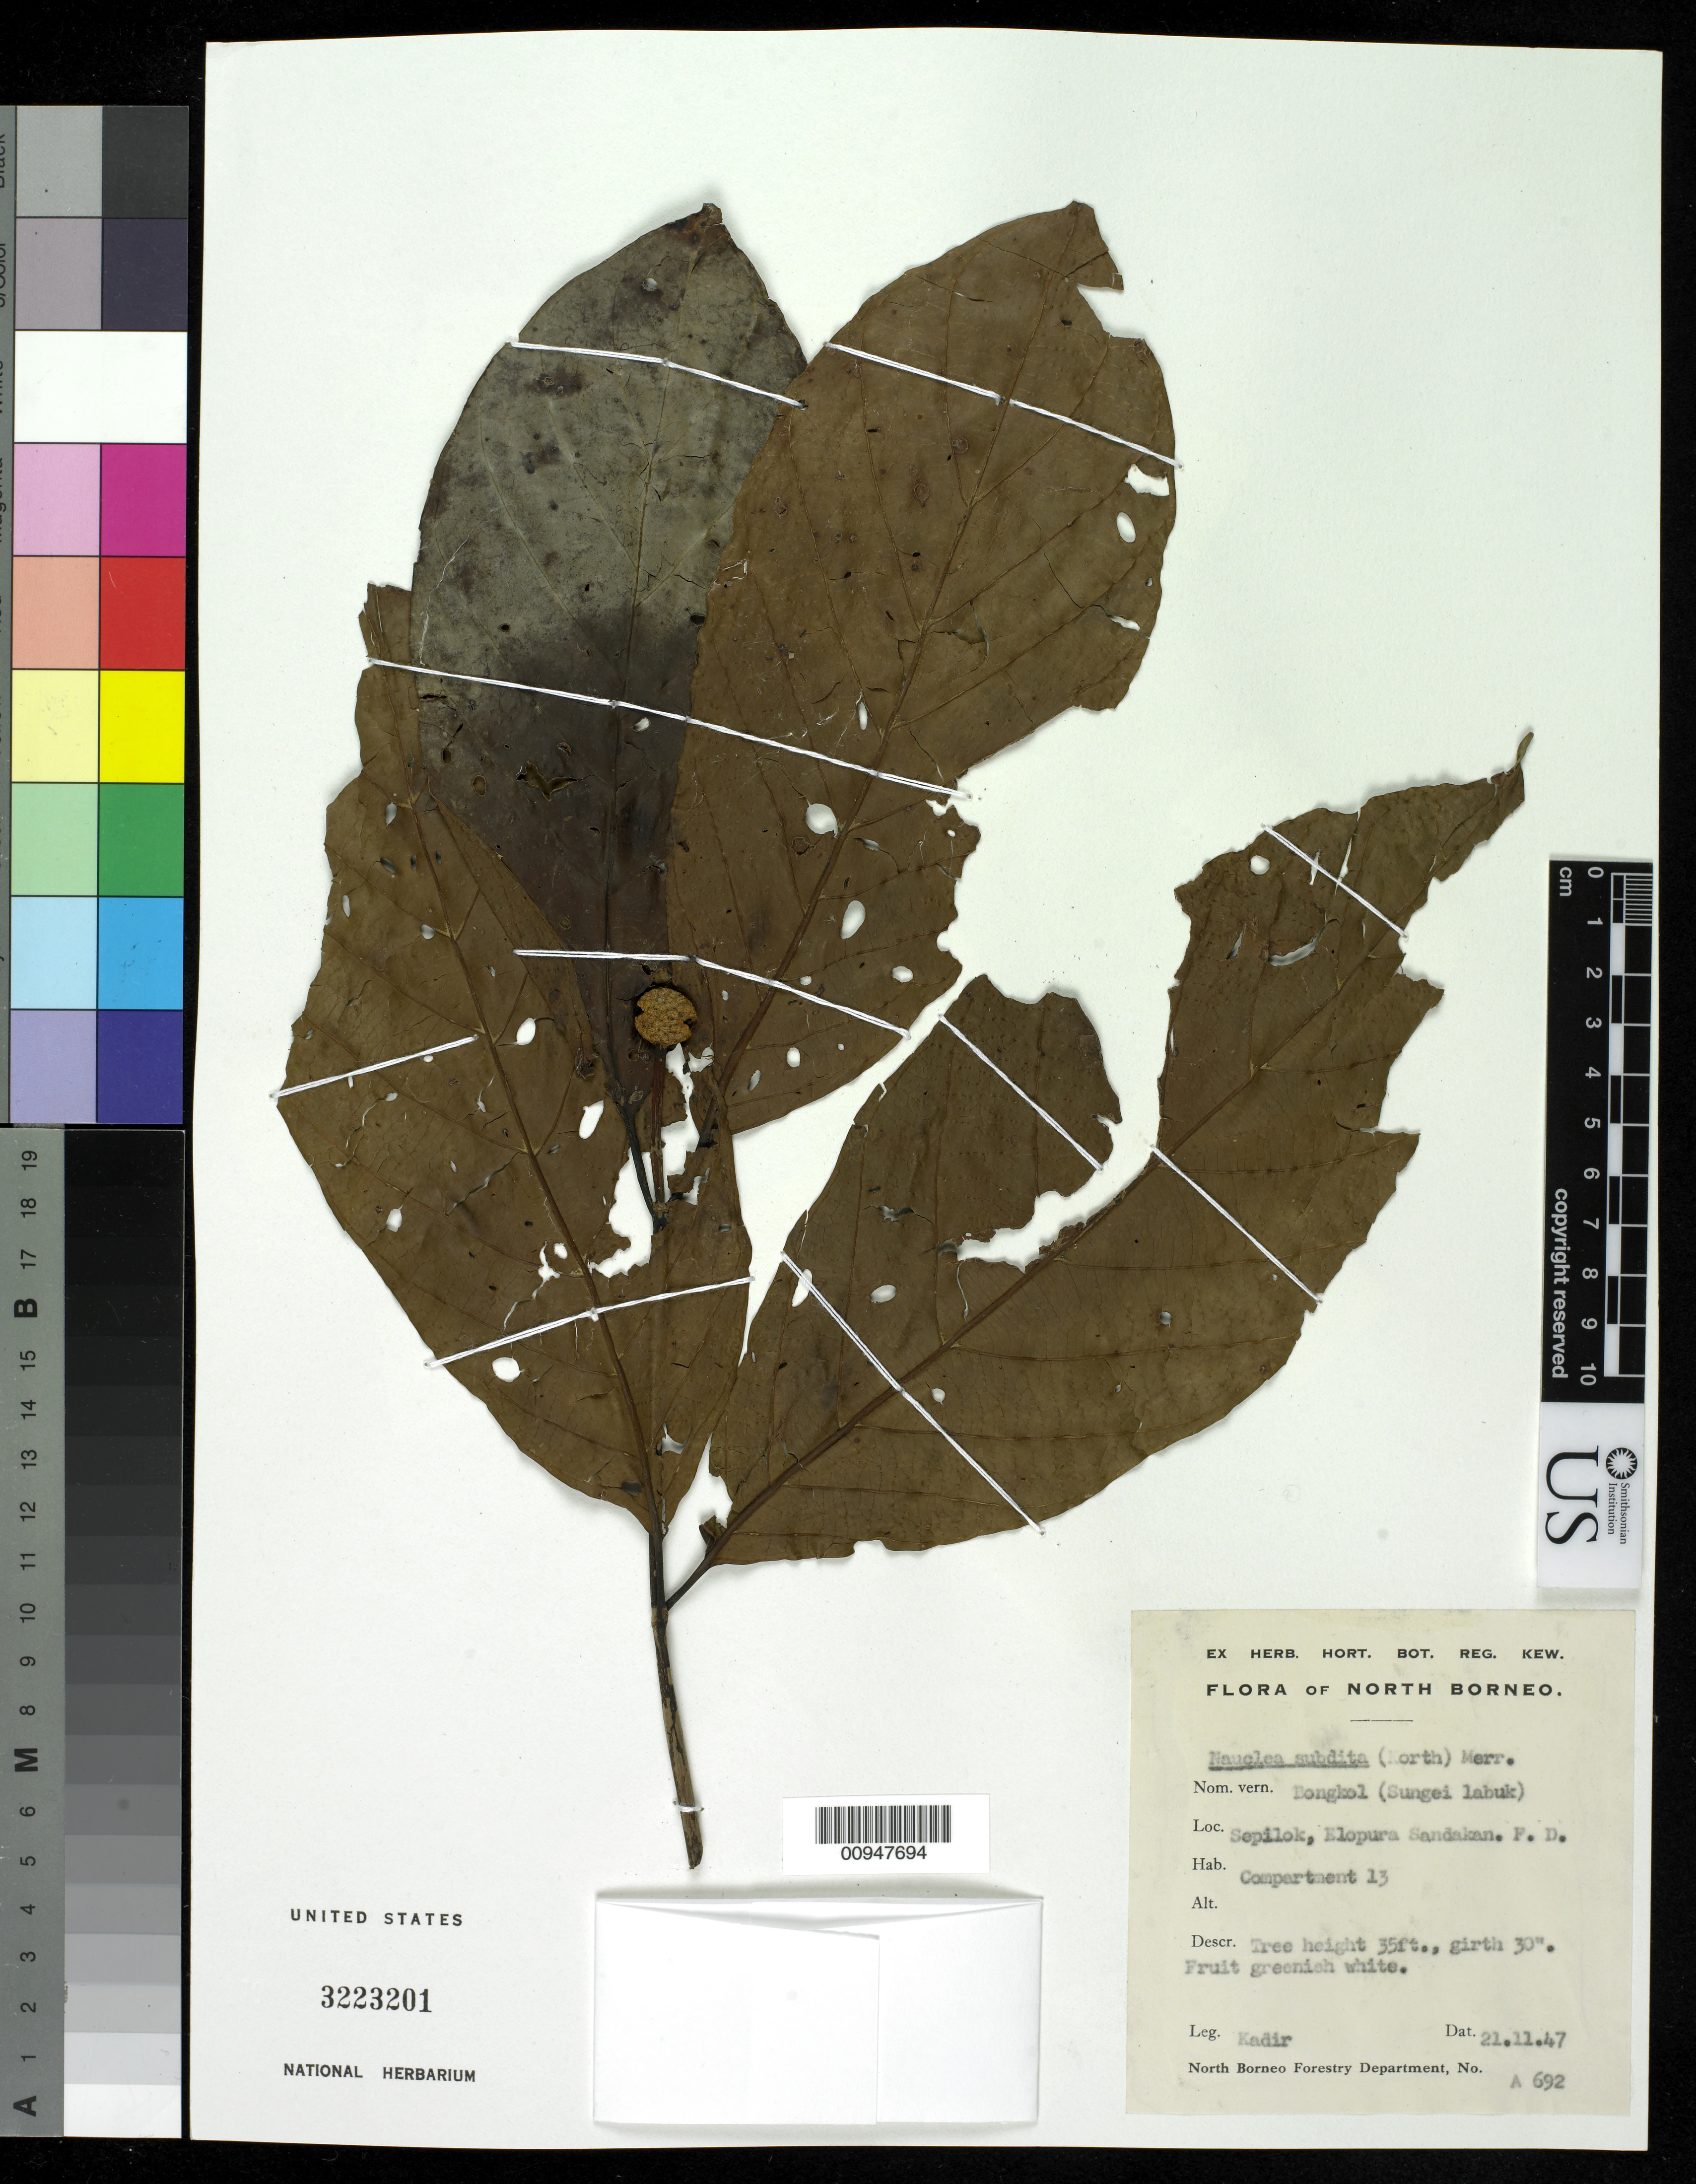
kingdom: Plantae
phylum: Tracheophyta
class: Magnoliopsida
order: Gentianales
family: Rubiaceae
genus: Nauclea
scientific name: Nauclea sp.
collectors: Kadir Bin Abdul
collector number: A 692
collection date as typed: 21 Nov 1947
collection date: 1947-11-21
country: Indonesia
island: Borneo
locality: Sepilok, Elopura Sandakan. F.D.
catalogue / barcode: US 3223201